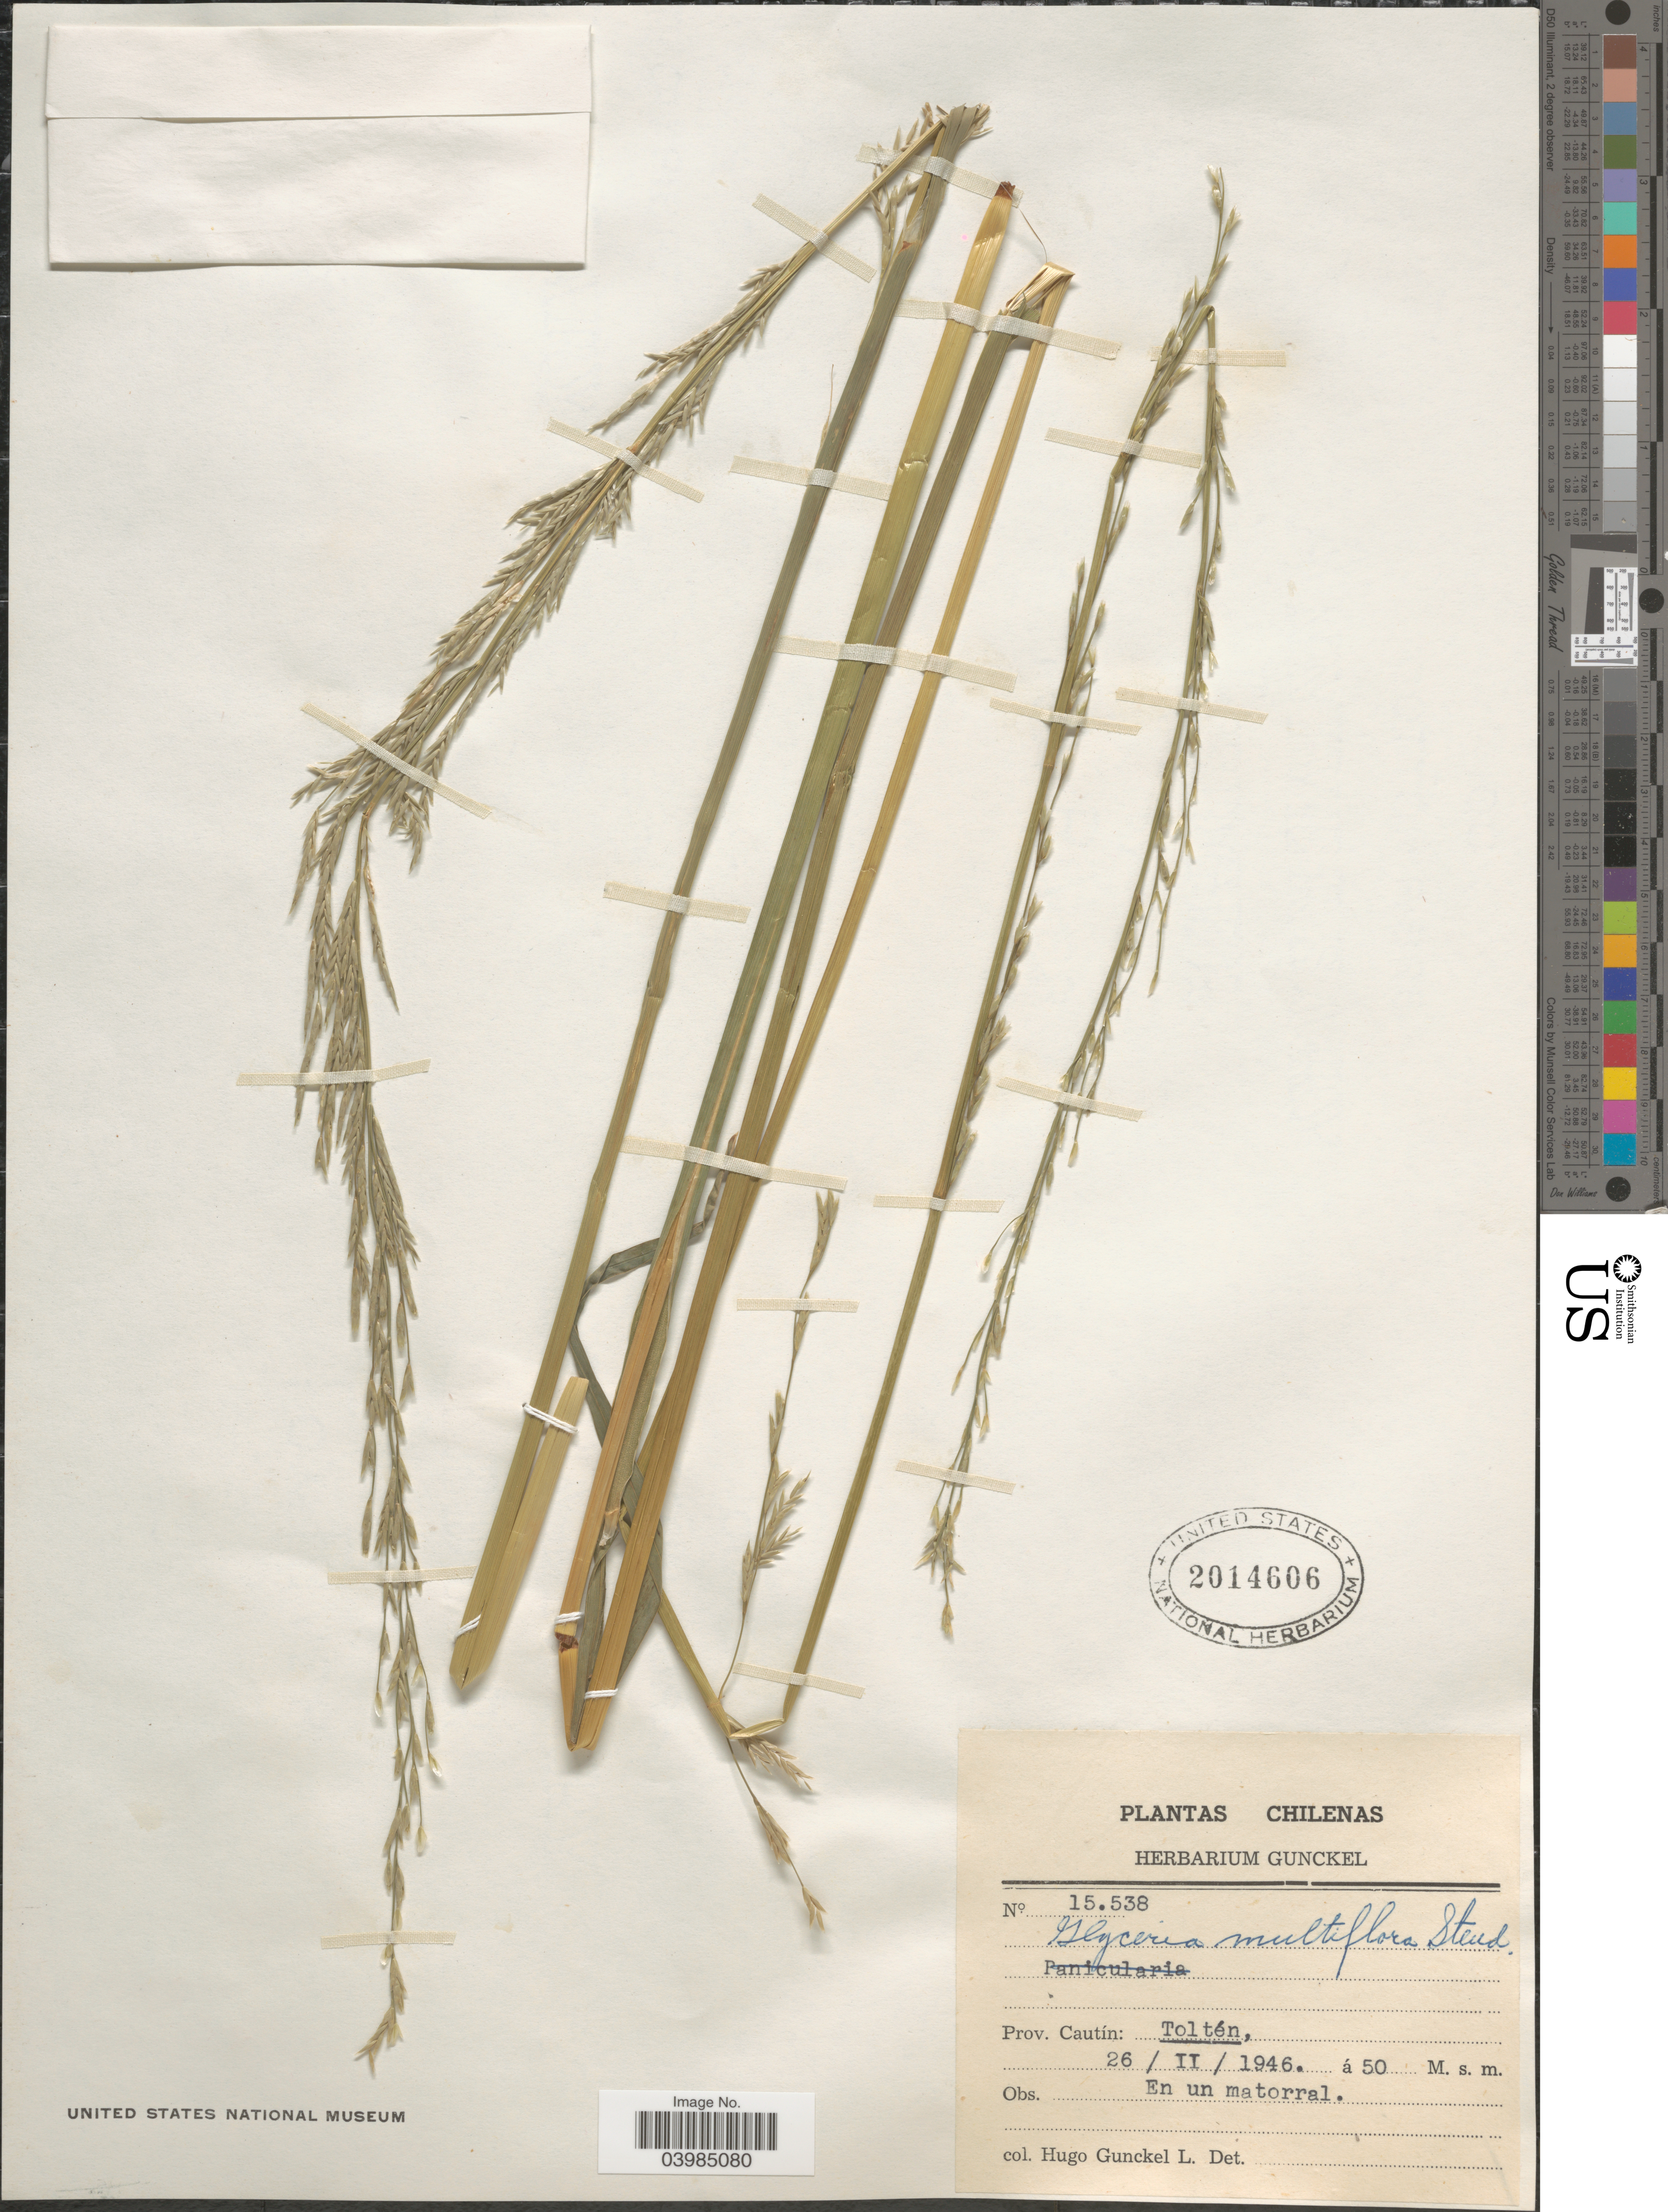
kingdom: Plantae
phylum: Tracheophyta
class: Liliopsida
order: Poales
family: Poaceae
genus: Glyceria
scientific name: Glyceria multiflora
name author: Steud.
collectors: H. Gunckel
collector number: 15538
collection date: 1946-02-26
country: Chile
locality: Prov. Cautín: Toltén.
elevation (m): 50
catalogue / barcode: US 2014606